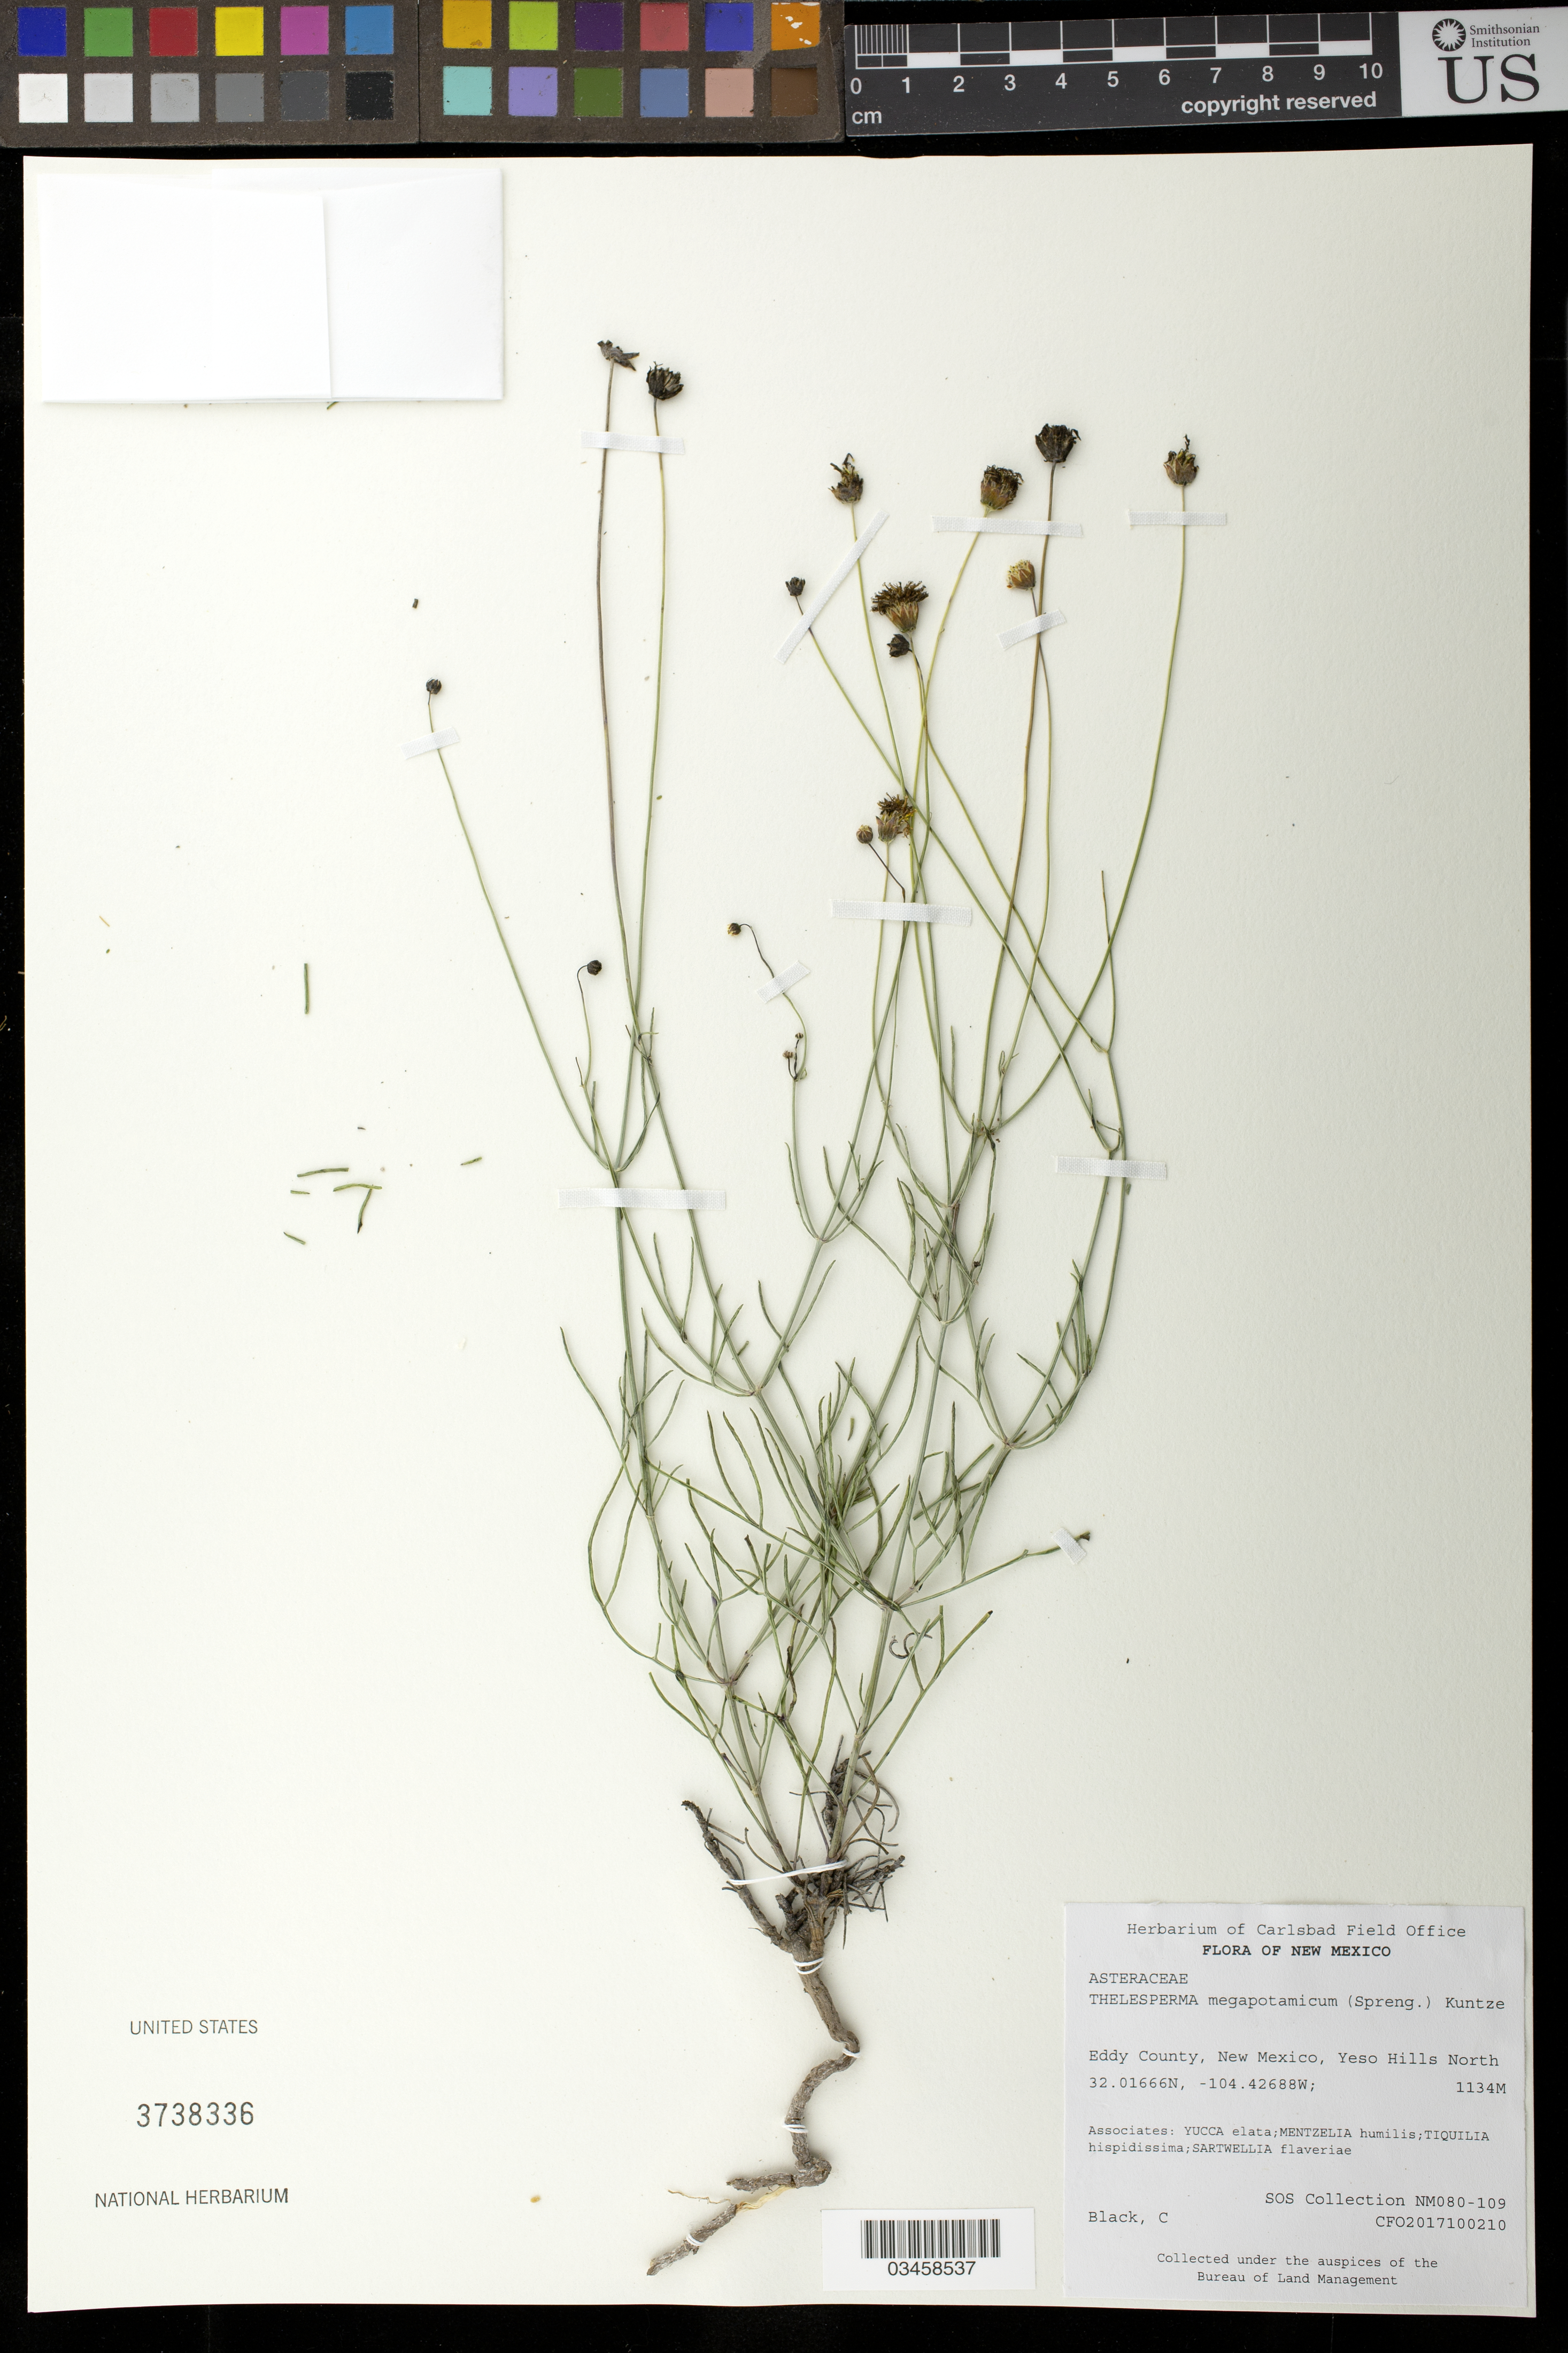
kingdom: Plantae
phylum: Tracheophyta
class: Magnoliopsida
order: Asterales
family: Asteraceae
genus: Thelesperma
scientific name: Thelesperma megapotamicum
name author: (Spreng.) Herter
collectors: C. Black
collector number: NM80-109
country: United States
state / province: New Mexico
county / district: Eddy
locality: Yeso Hills North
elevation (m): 1134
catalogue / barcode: US 3738336